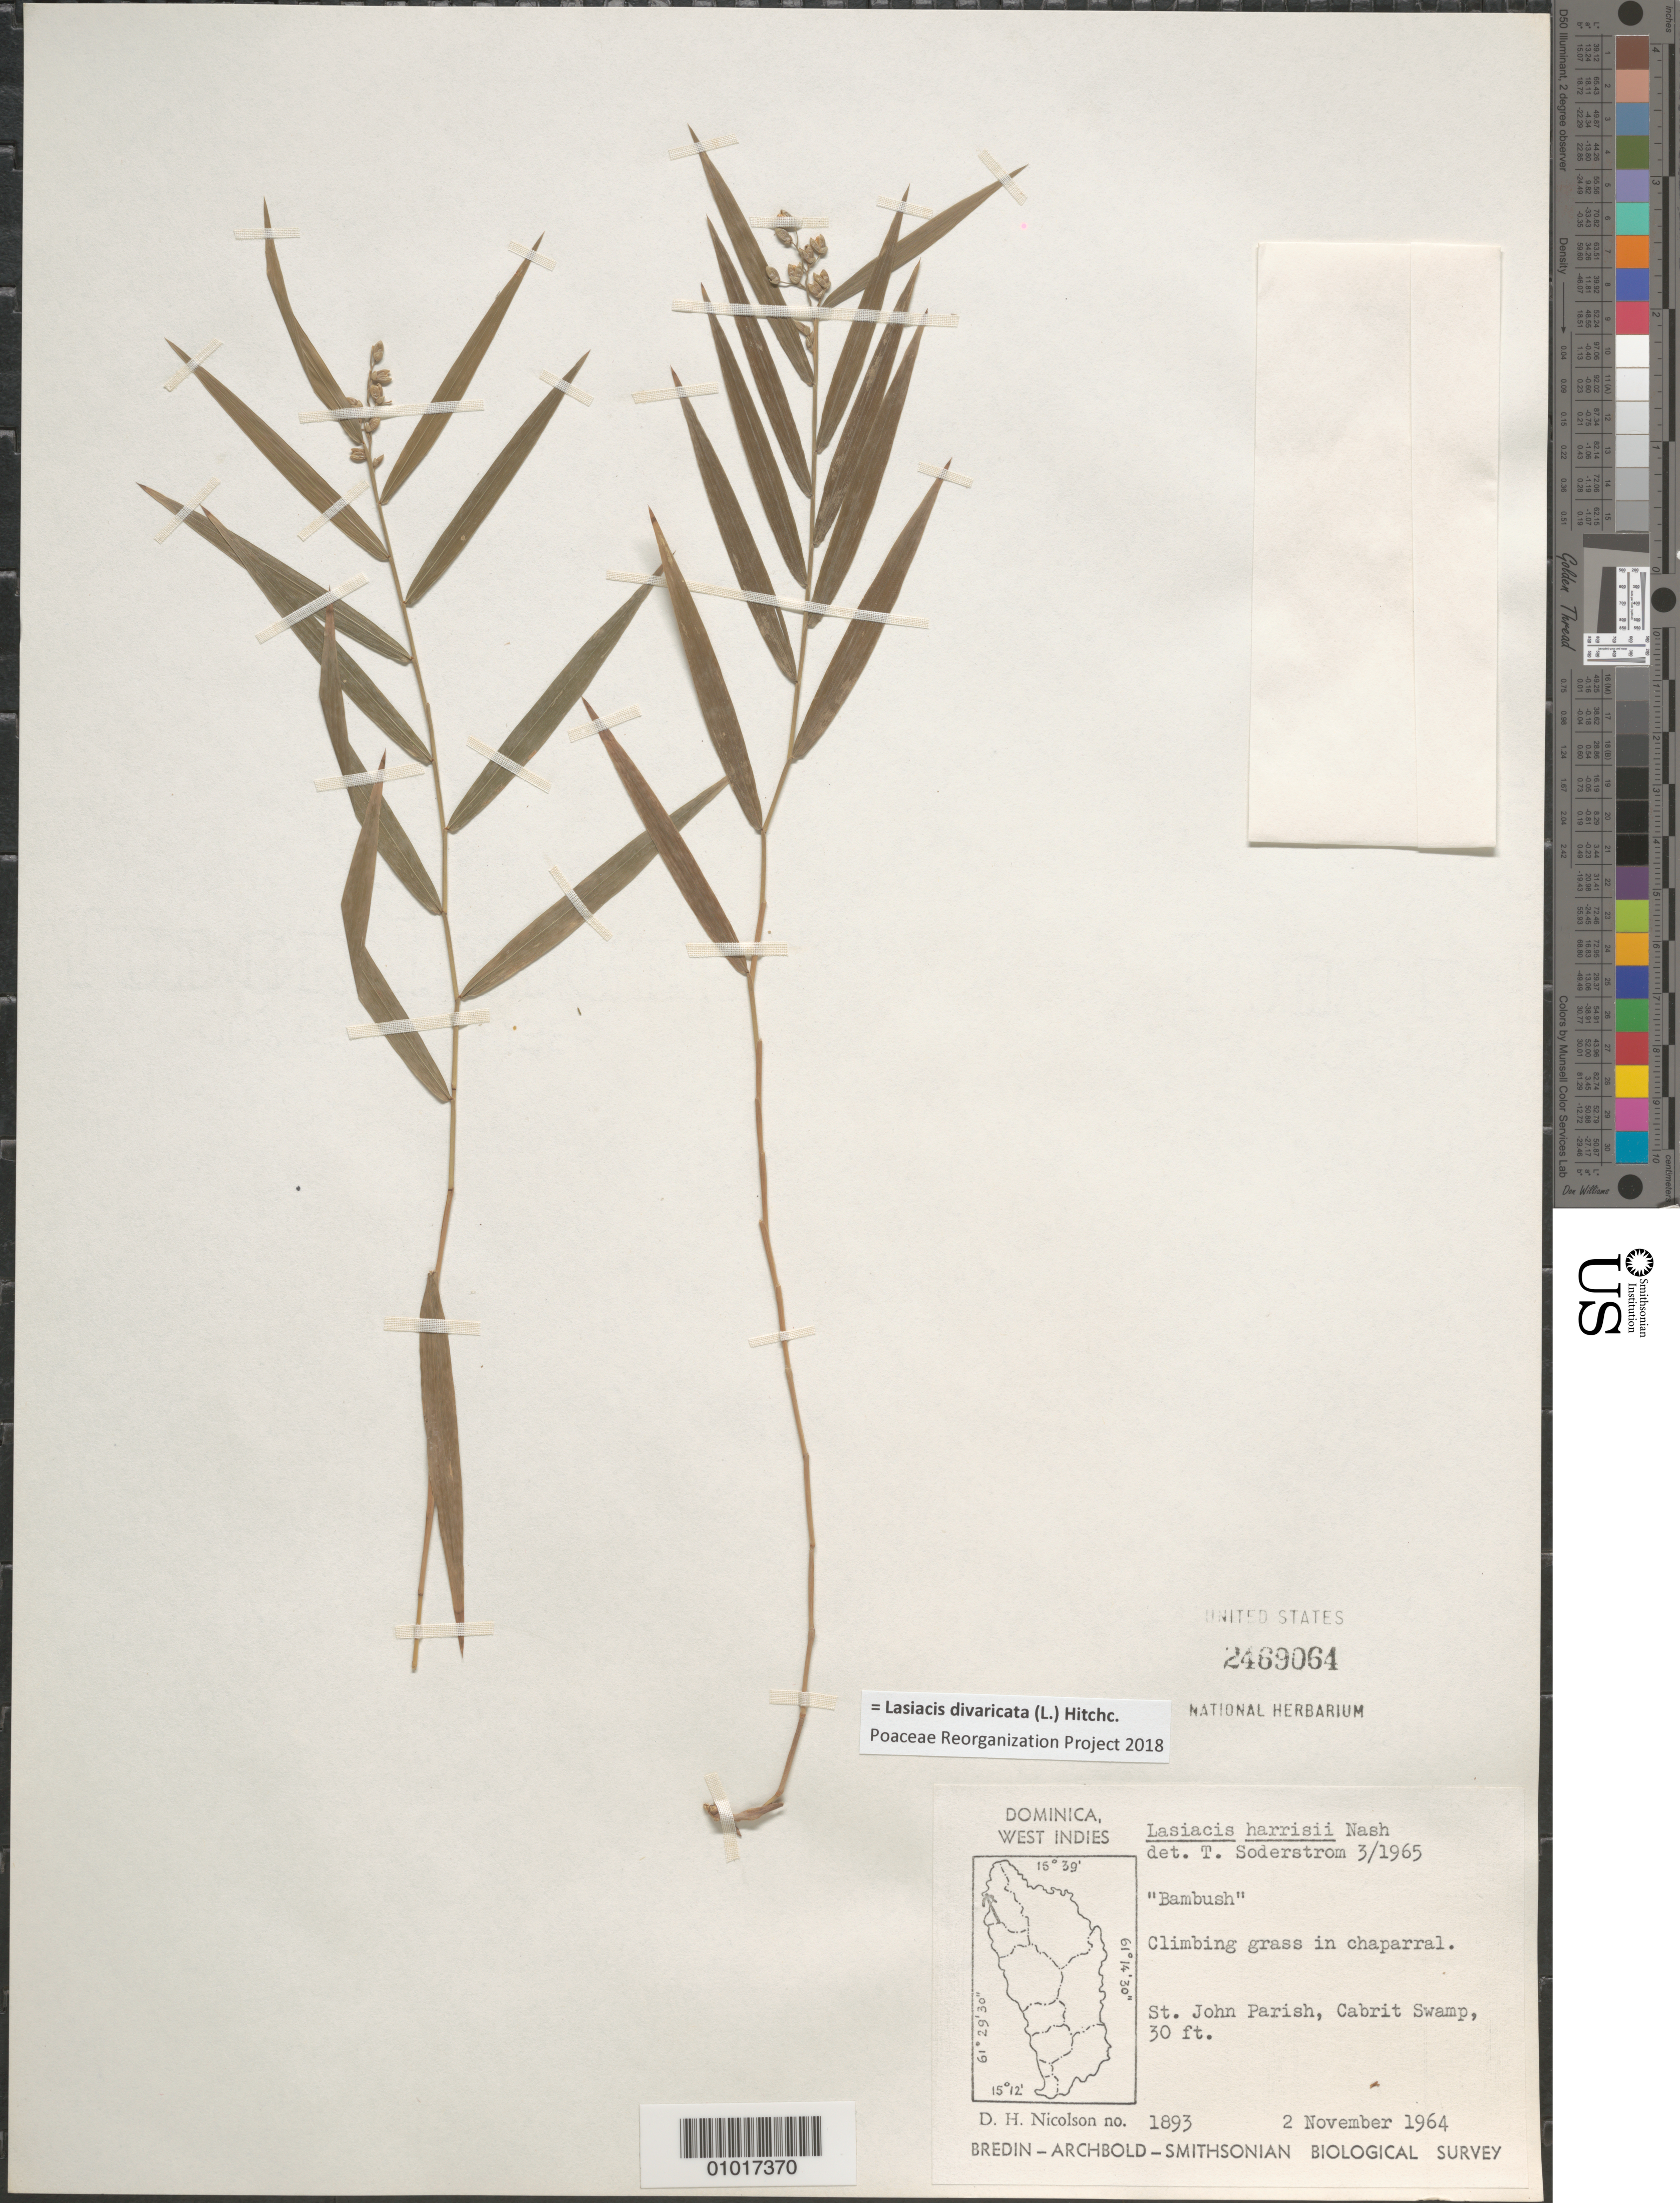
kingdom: Plantae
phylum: Tracheophyta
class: Liliopsida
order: Poales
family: Poaceae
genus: Lasiacis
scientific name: Lasiacis harrisii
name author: Nash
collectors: D. H. Nicolson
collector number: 1893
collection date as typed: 02 Nov 1964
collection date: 1964-11-02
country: Dominica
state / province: St. John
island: Dominica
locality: Cabrit Swamp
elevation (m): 9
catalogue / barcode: US 2469064